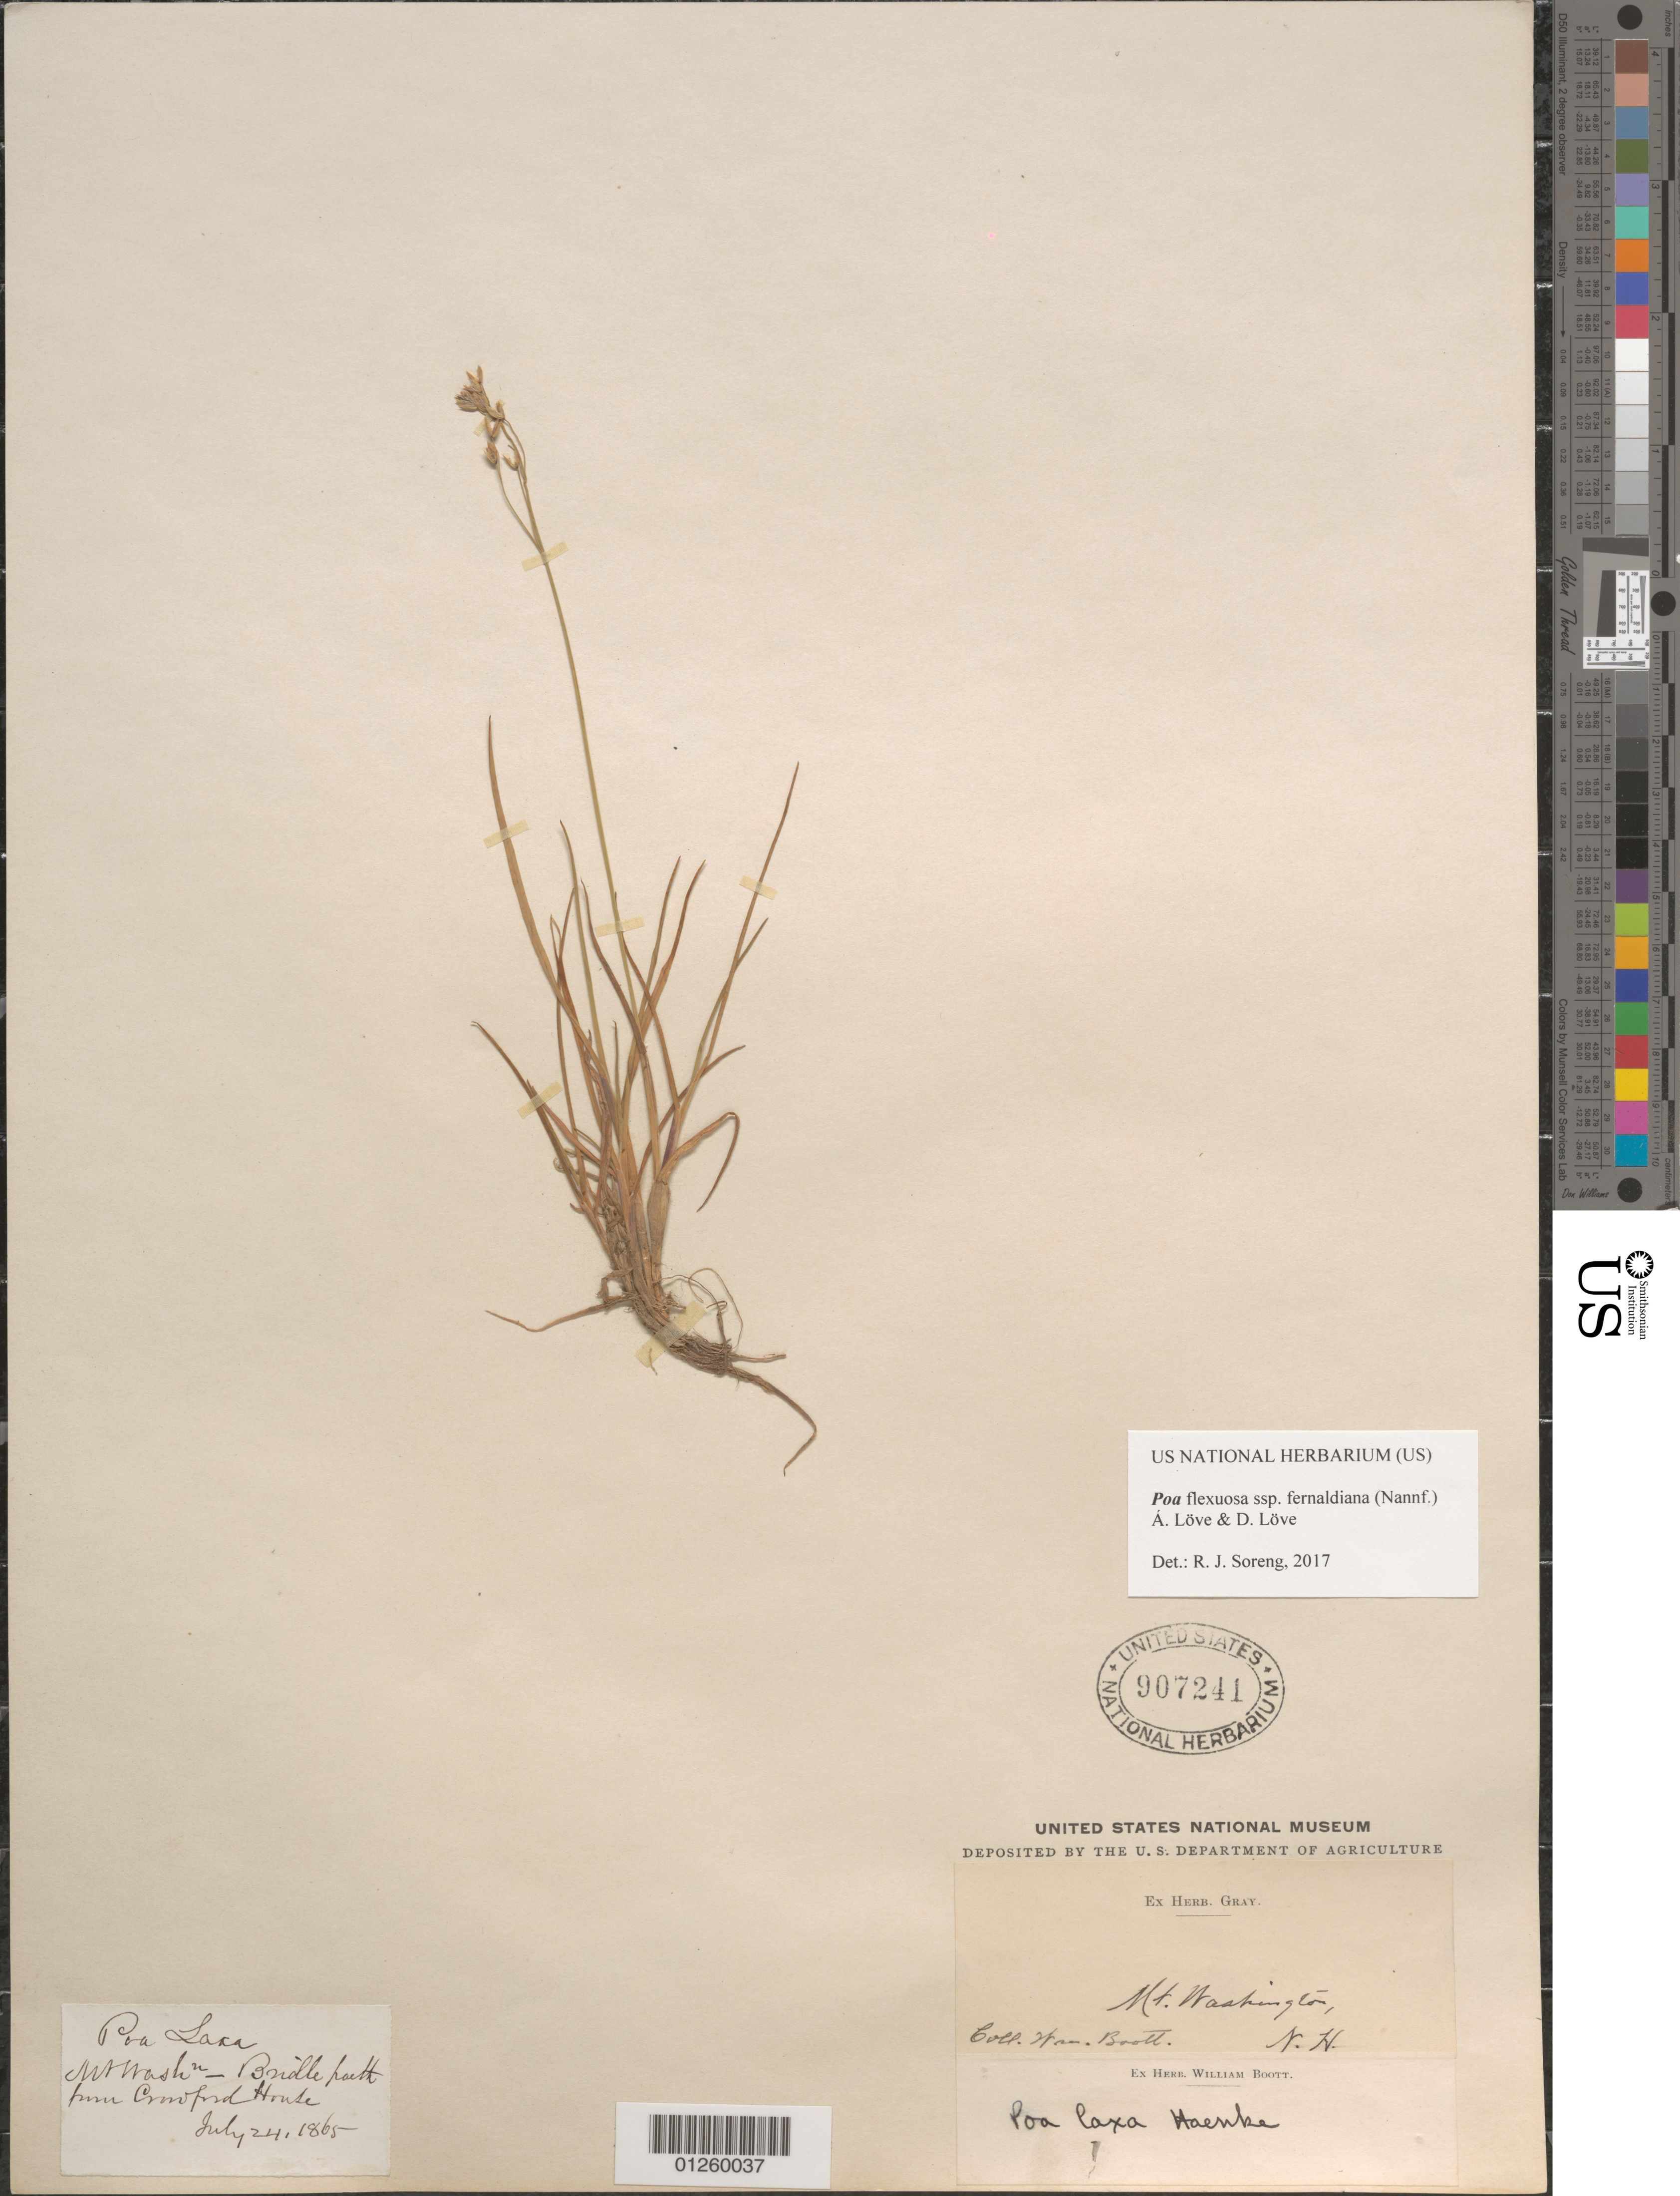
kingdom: Plantae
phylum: Tracheophyta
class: Liliopsida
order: Poales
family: Poaceae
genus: Poa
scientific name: Poa flexuosa Sm. subsp. fernaldiana (Nannf.) Á. Löve & D. Löve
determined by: Soreng, Robert J., Research Associate (BOT), Smithsonian Institution - National Museum of Natural History (UNITED STATES)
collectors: W. Boott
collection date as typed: July 24, 1865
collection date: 1865-07-24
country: United States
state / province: New Hampshire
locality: Mt. Washington. N. H.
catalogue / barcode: US 907241